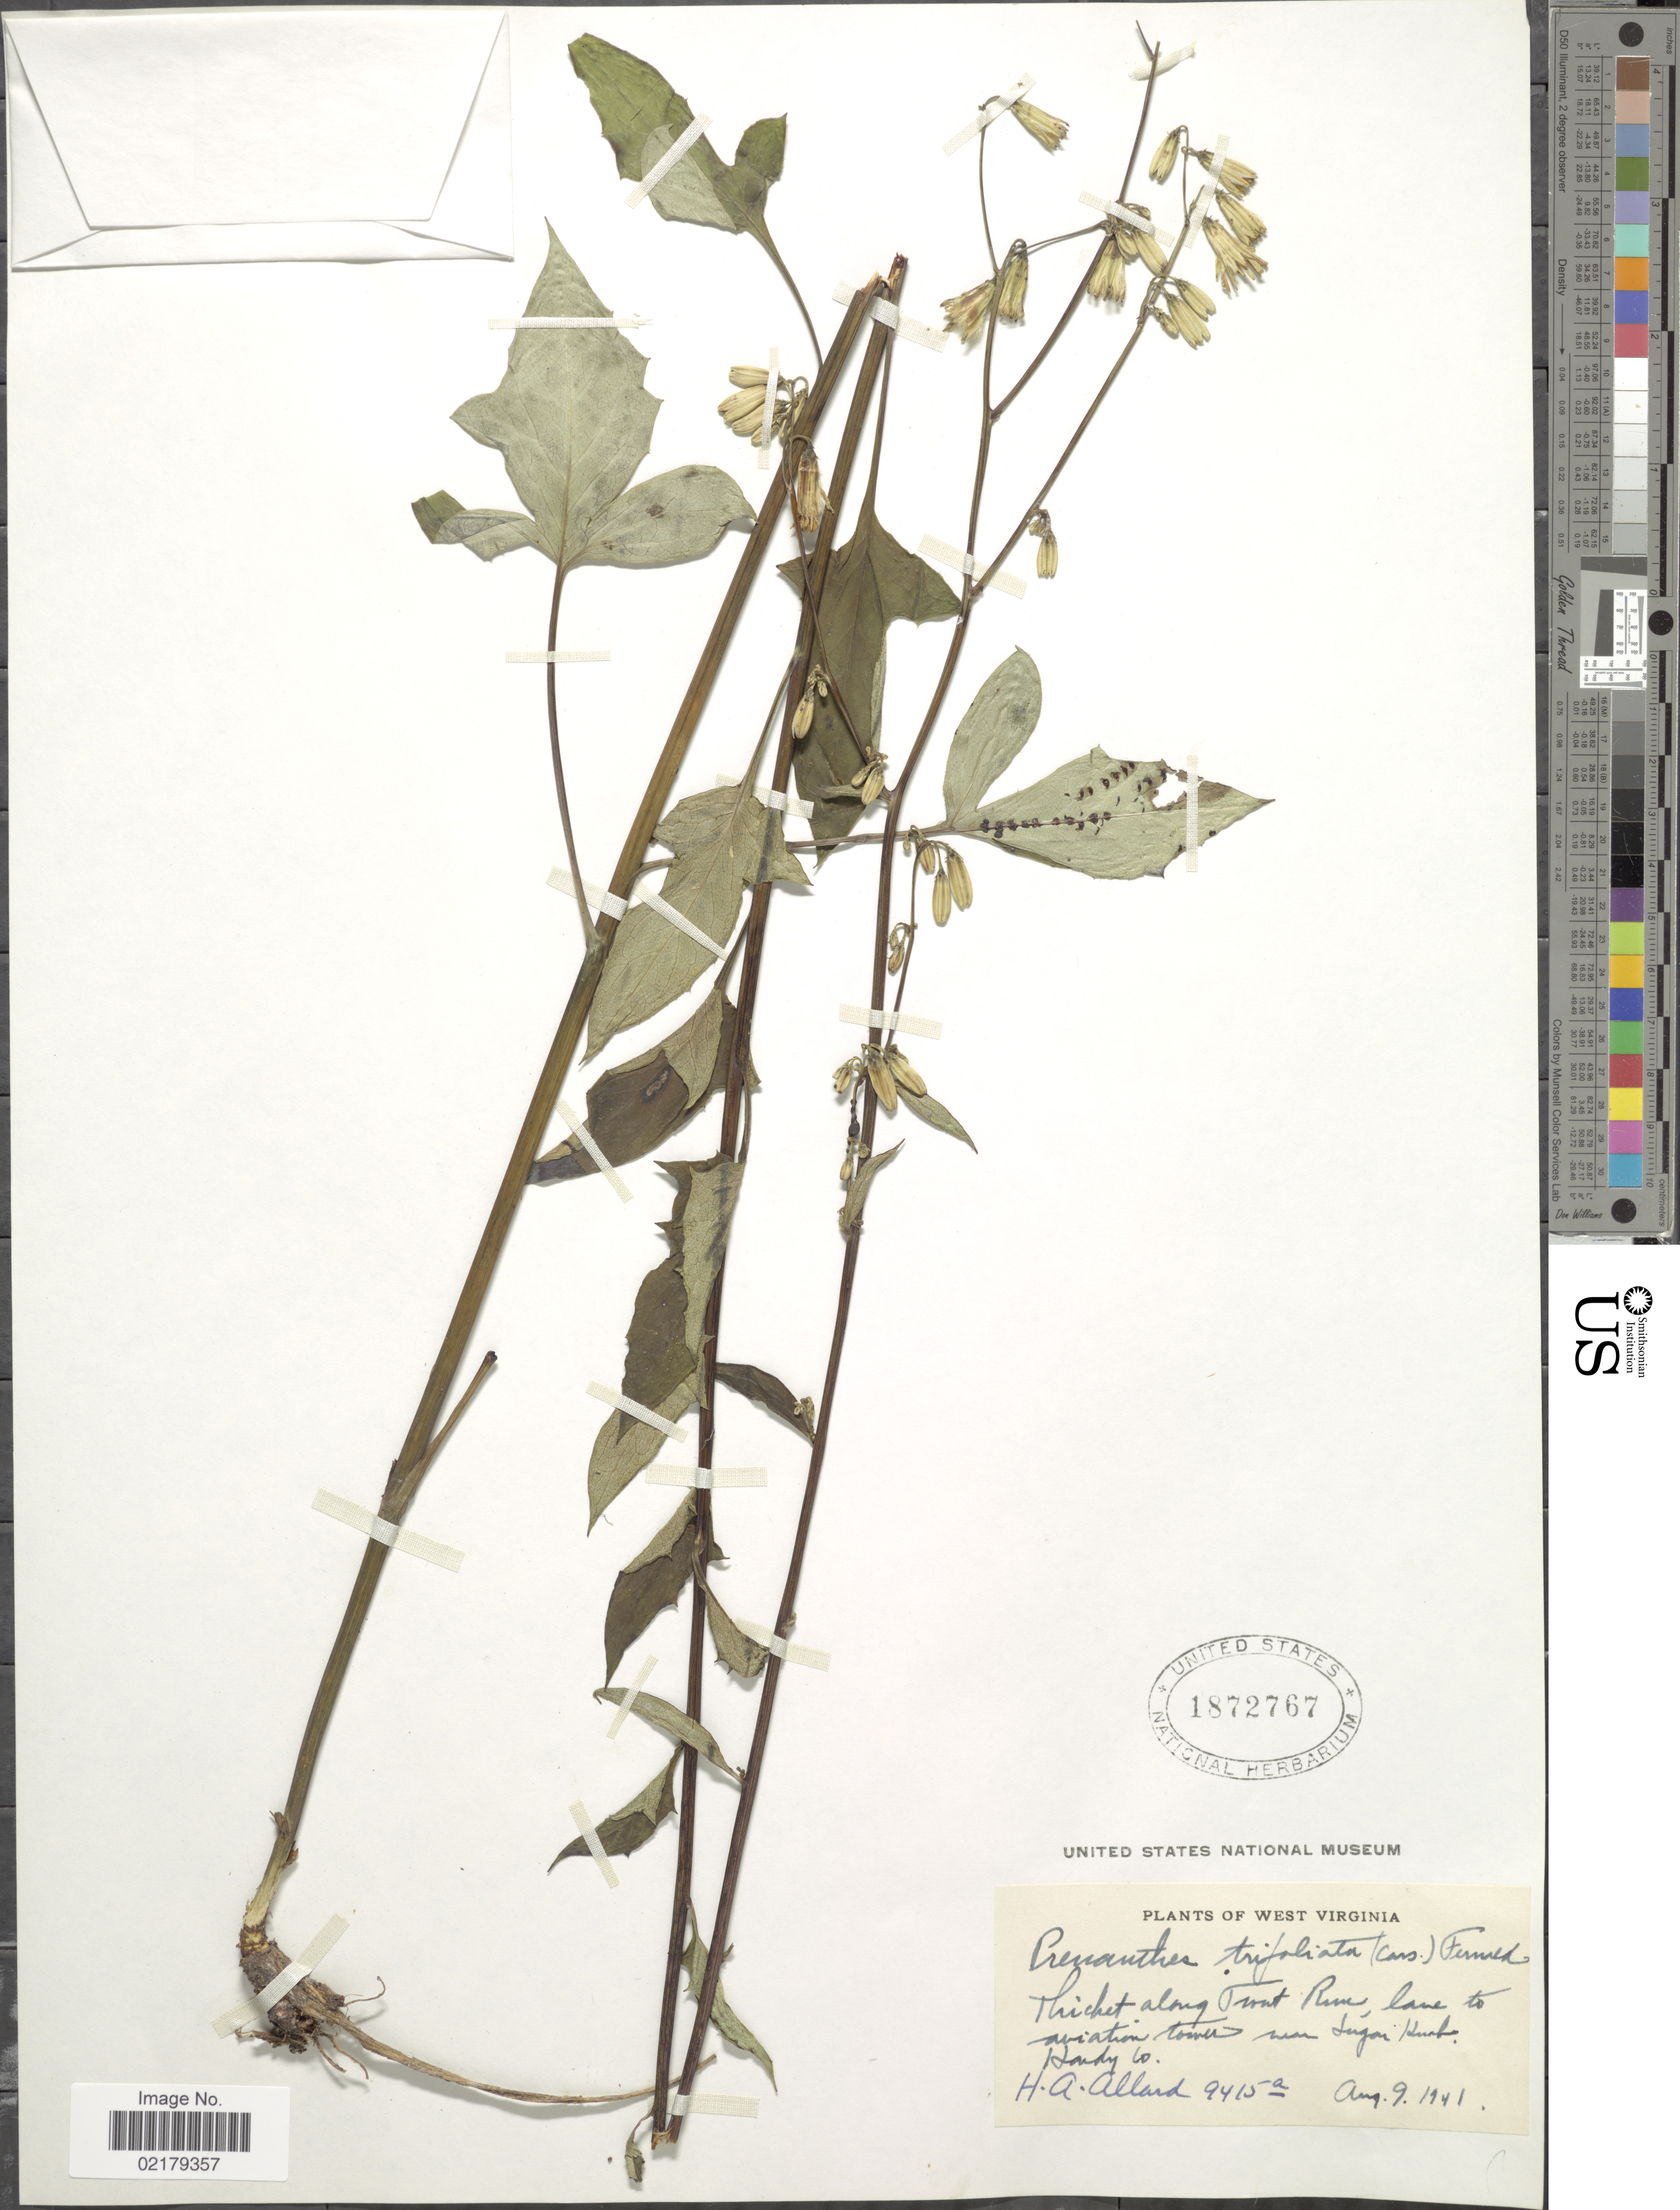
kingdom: Plantae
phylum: Tracheophyta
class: Magnoliopsida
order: Asterales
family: Asteraceae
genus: Nabalus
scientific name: Nabalus trifoliolatus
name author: Cass.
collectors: H. A. Allard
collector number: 9415a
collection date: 1941-08-09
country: United States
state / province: West Virginia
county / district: Hardy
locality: Thicket along Front Rim, lane to aviation tower near Súgar Knob Hardy Co.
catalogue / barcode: US 1872767